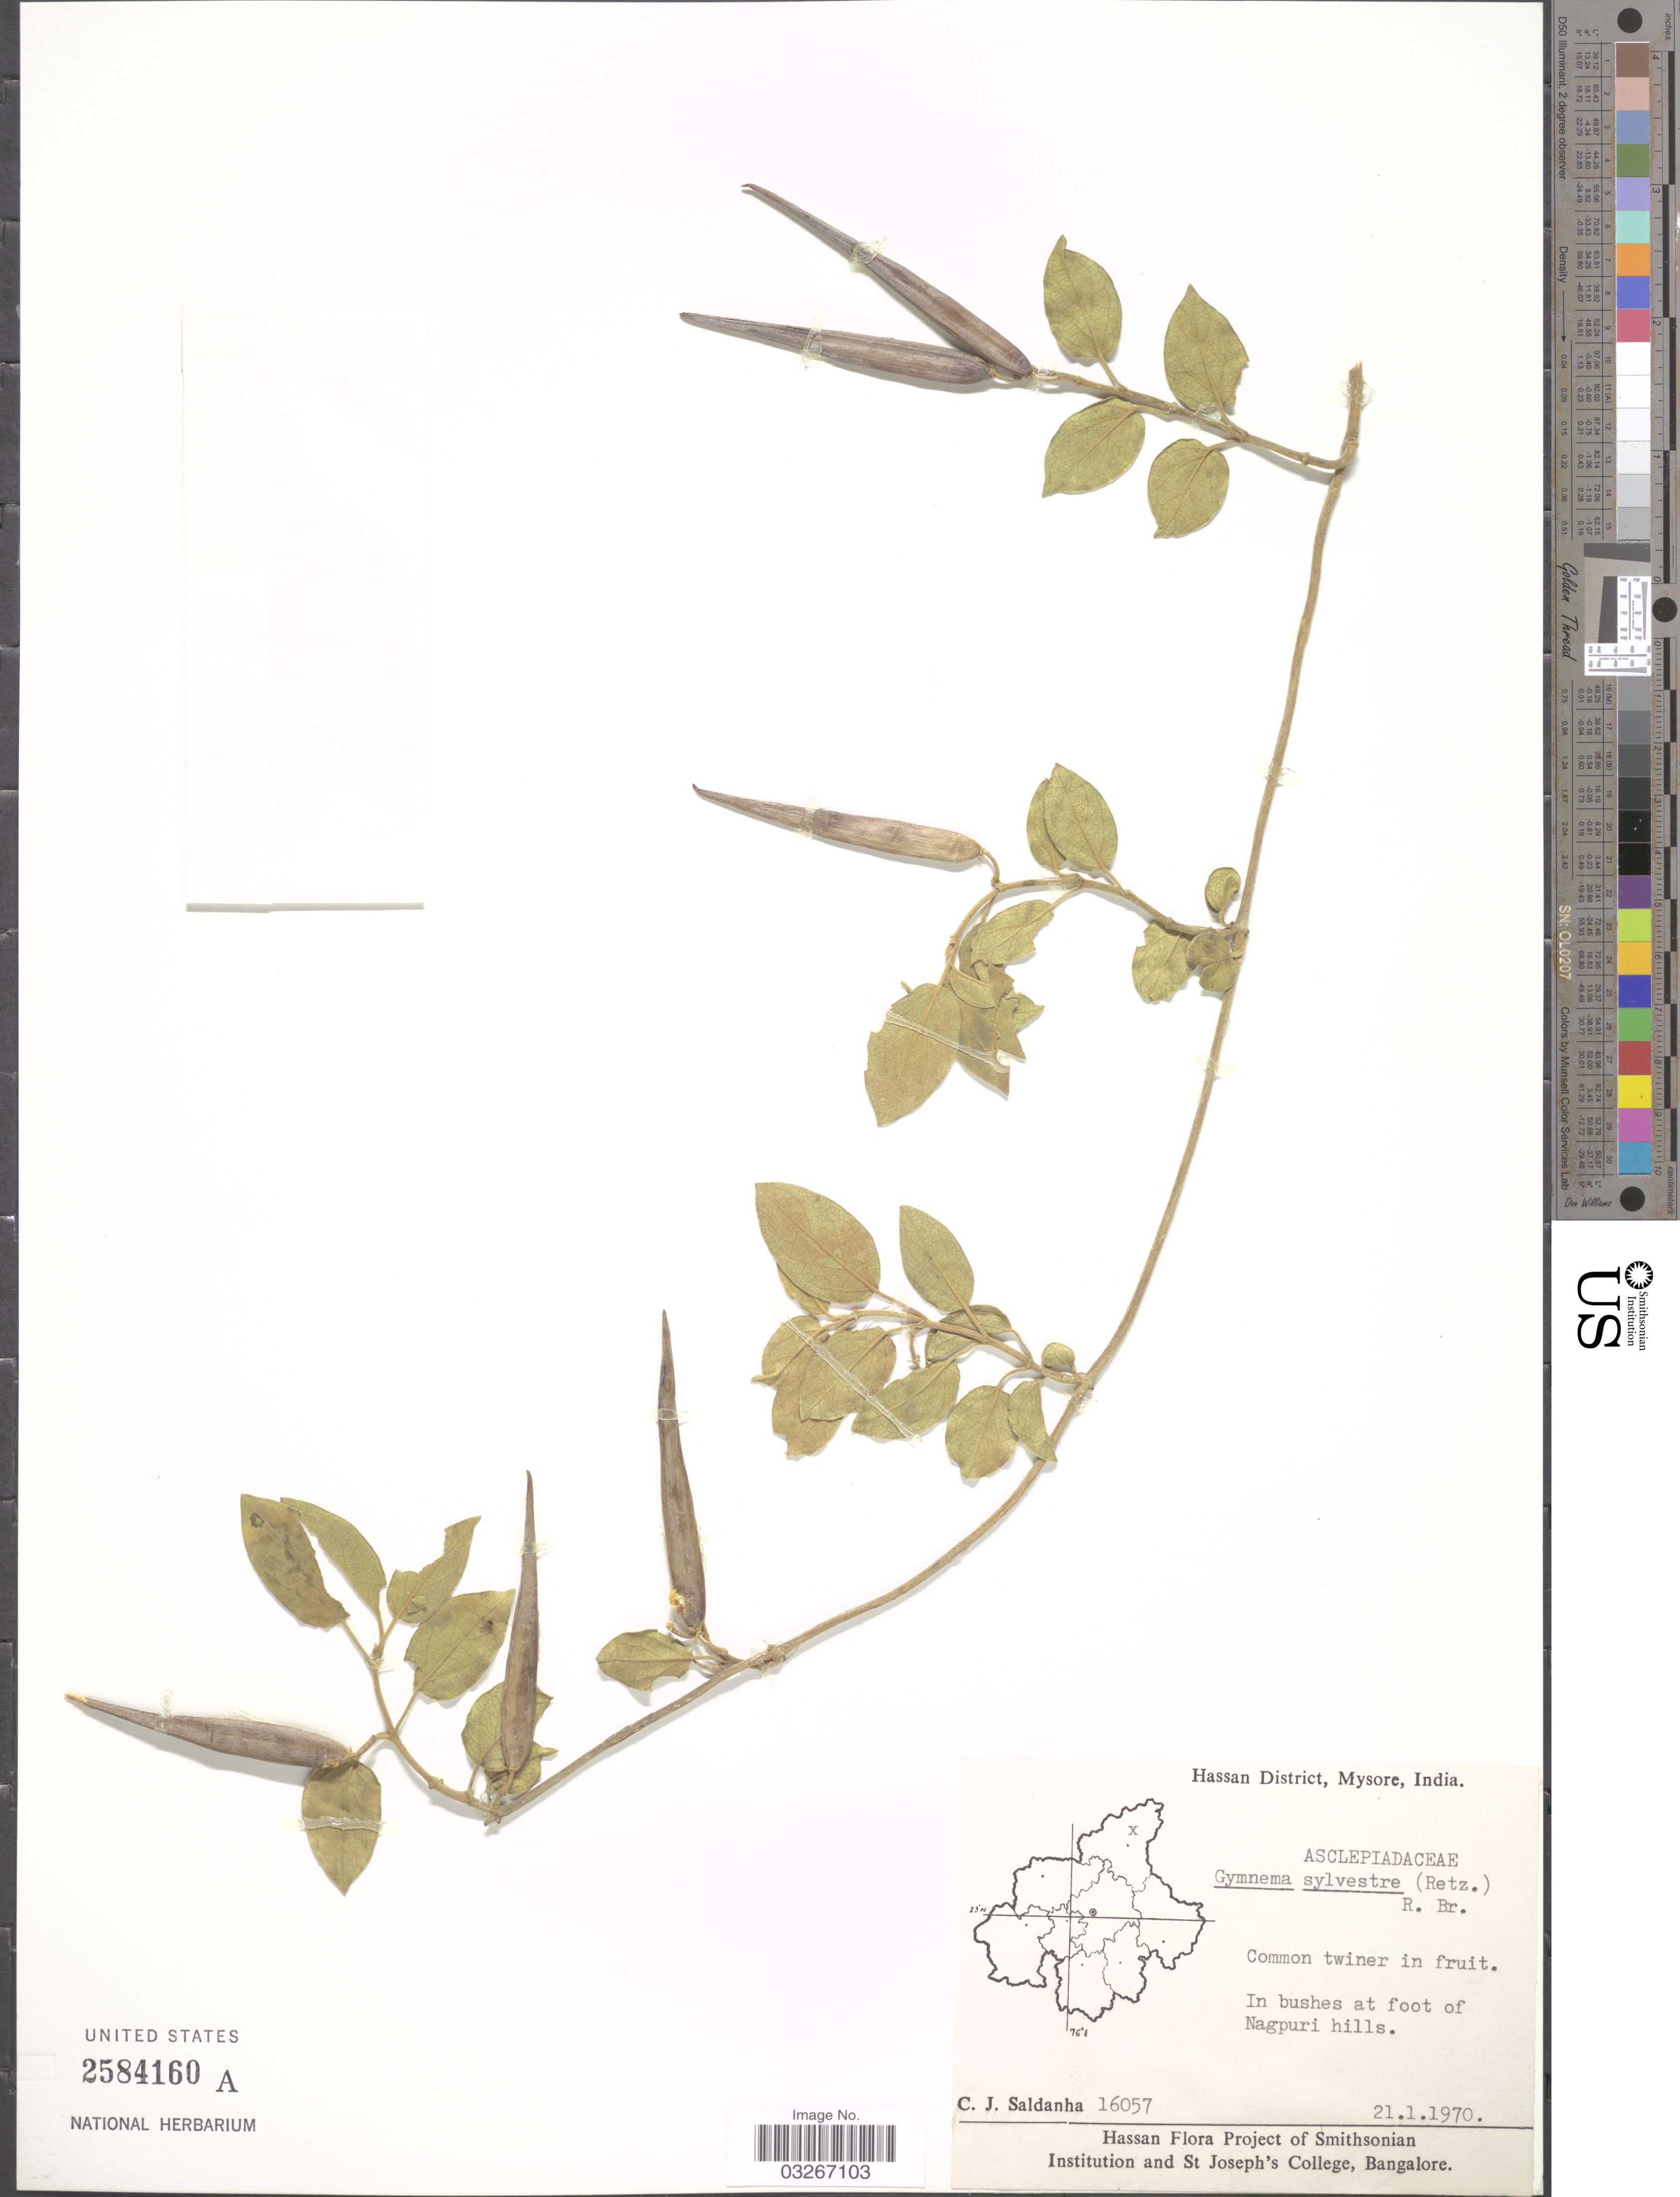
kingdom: Plantae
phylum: Tracheophyta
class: Magnoliopsida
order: Gentianales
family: Apocynaceae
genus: Gymnema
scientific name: Gymnema sylvestre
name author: (Retz.) R. Br. ex Schult. in Roem. & Schult.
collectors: C. J. Saldanha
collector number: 16057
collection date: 1970-01-21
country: India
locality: Hassan District, Mysore. In bushes at foot of Nagpuri hills.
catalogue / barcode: US 2584160A